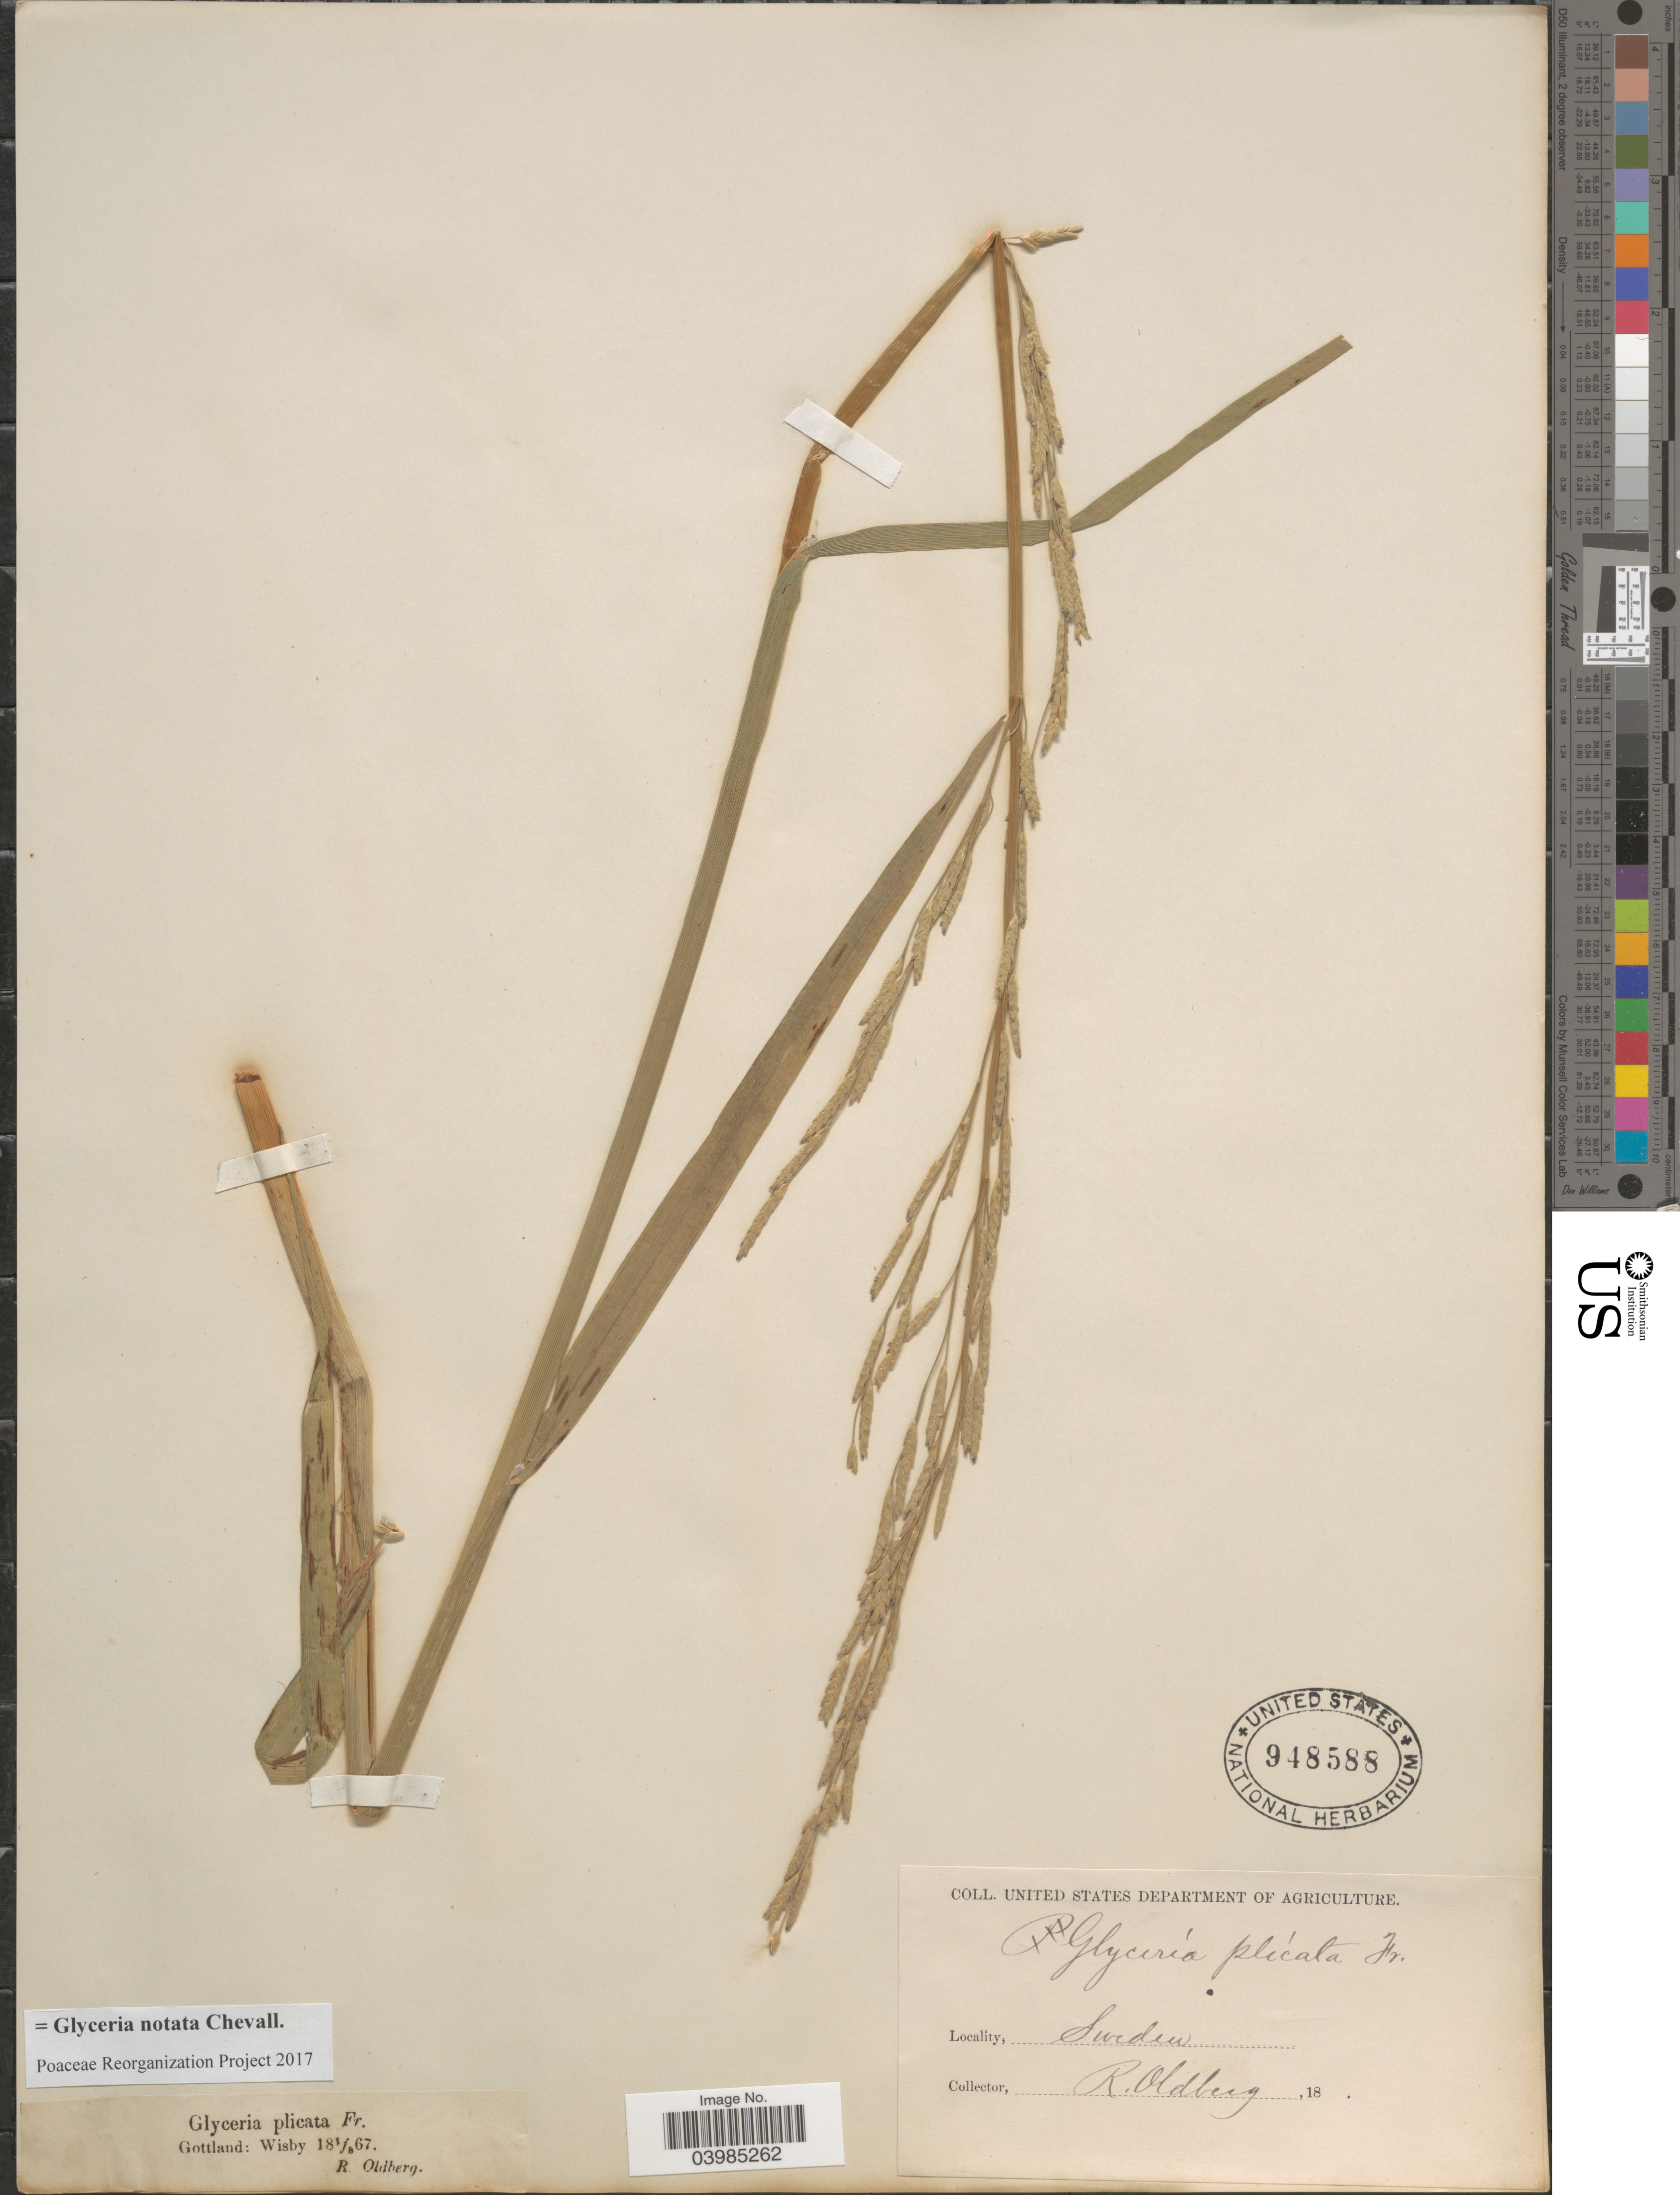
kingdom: Plantae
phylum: Tracheophyta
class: Liliopsida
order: Poales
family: Poaceae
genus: Glyceria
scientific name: Glyceria notata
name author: Chevall.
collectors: R. Oldberg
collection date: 1867-08-01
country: Sweden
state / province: Gotland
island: Gotland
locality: Gottland: Wisby.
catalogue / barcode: US 948588